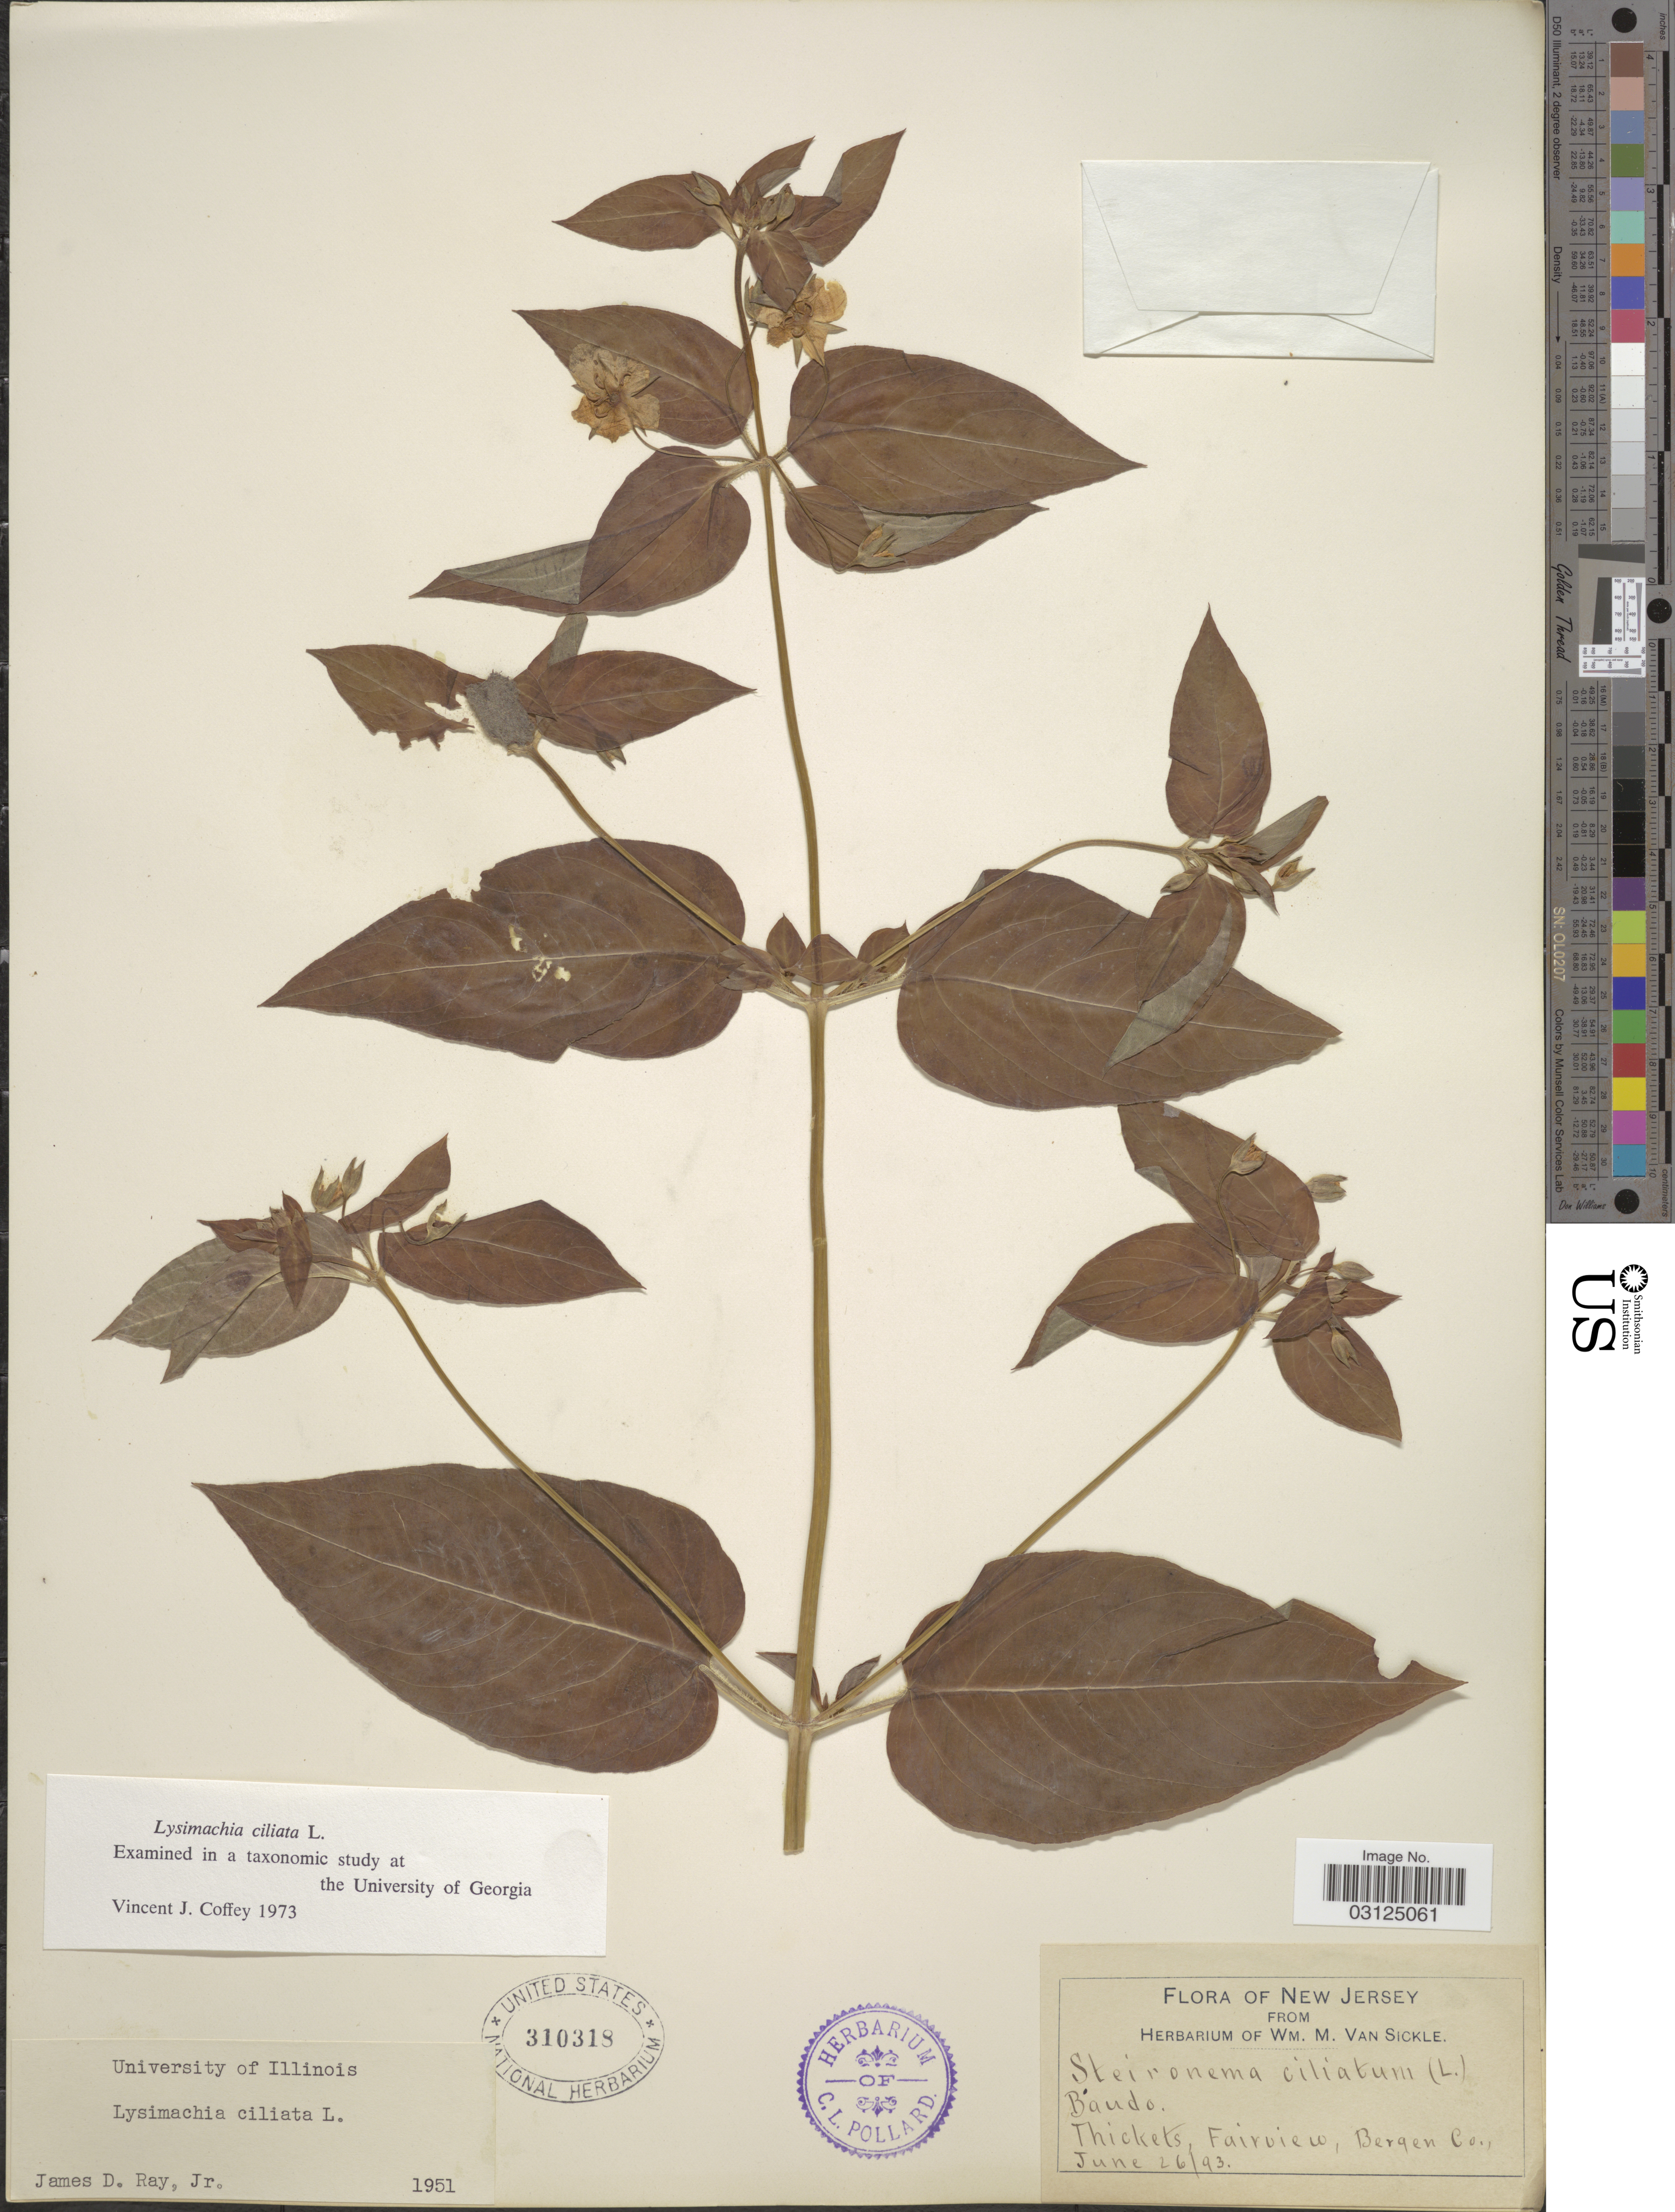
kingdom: Plantae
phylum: Tracheophyta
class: Magnoliopsida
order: Ericales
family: Primulaceae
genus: Lysimachia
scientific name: Lysimachia ciliata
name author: L.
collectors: ex herb. Wm. M. Van Sickle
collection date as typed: Transcribed d/m/y: 26/6/93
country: United States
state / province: New Jersey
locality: Bando. Thickets, Fairview, Bergen Co.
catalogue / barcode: US 310318